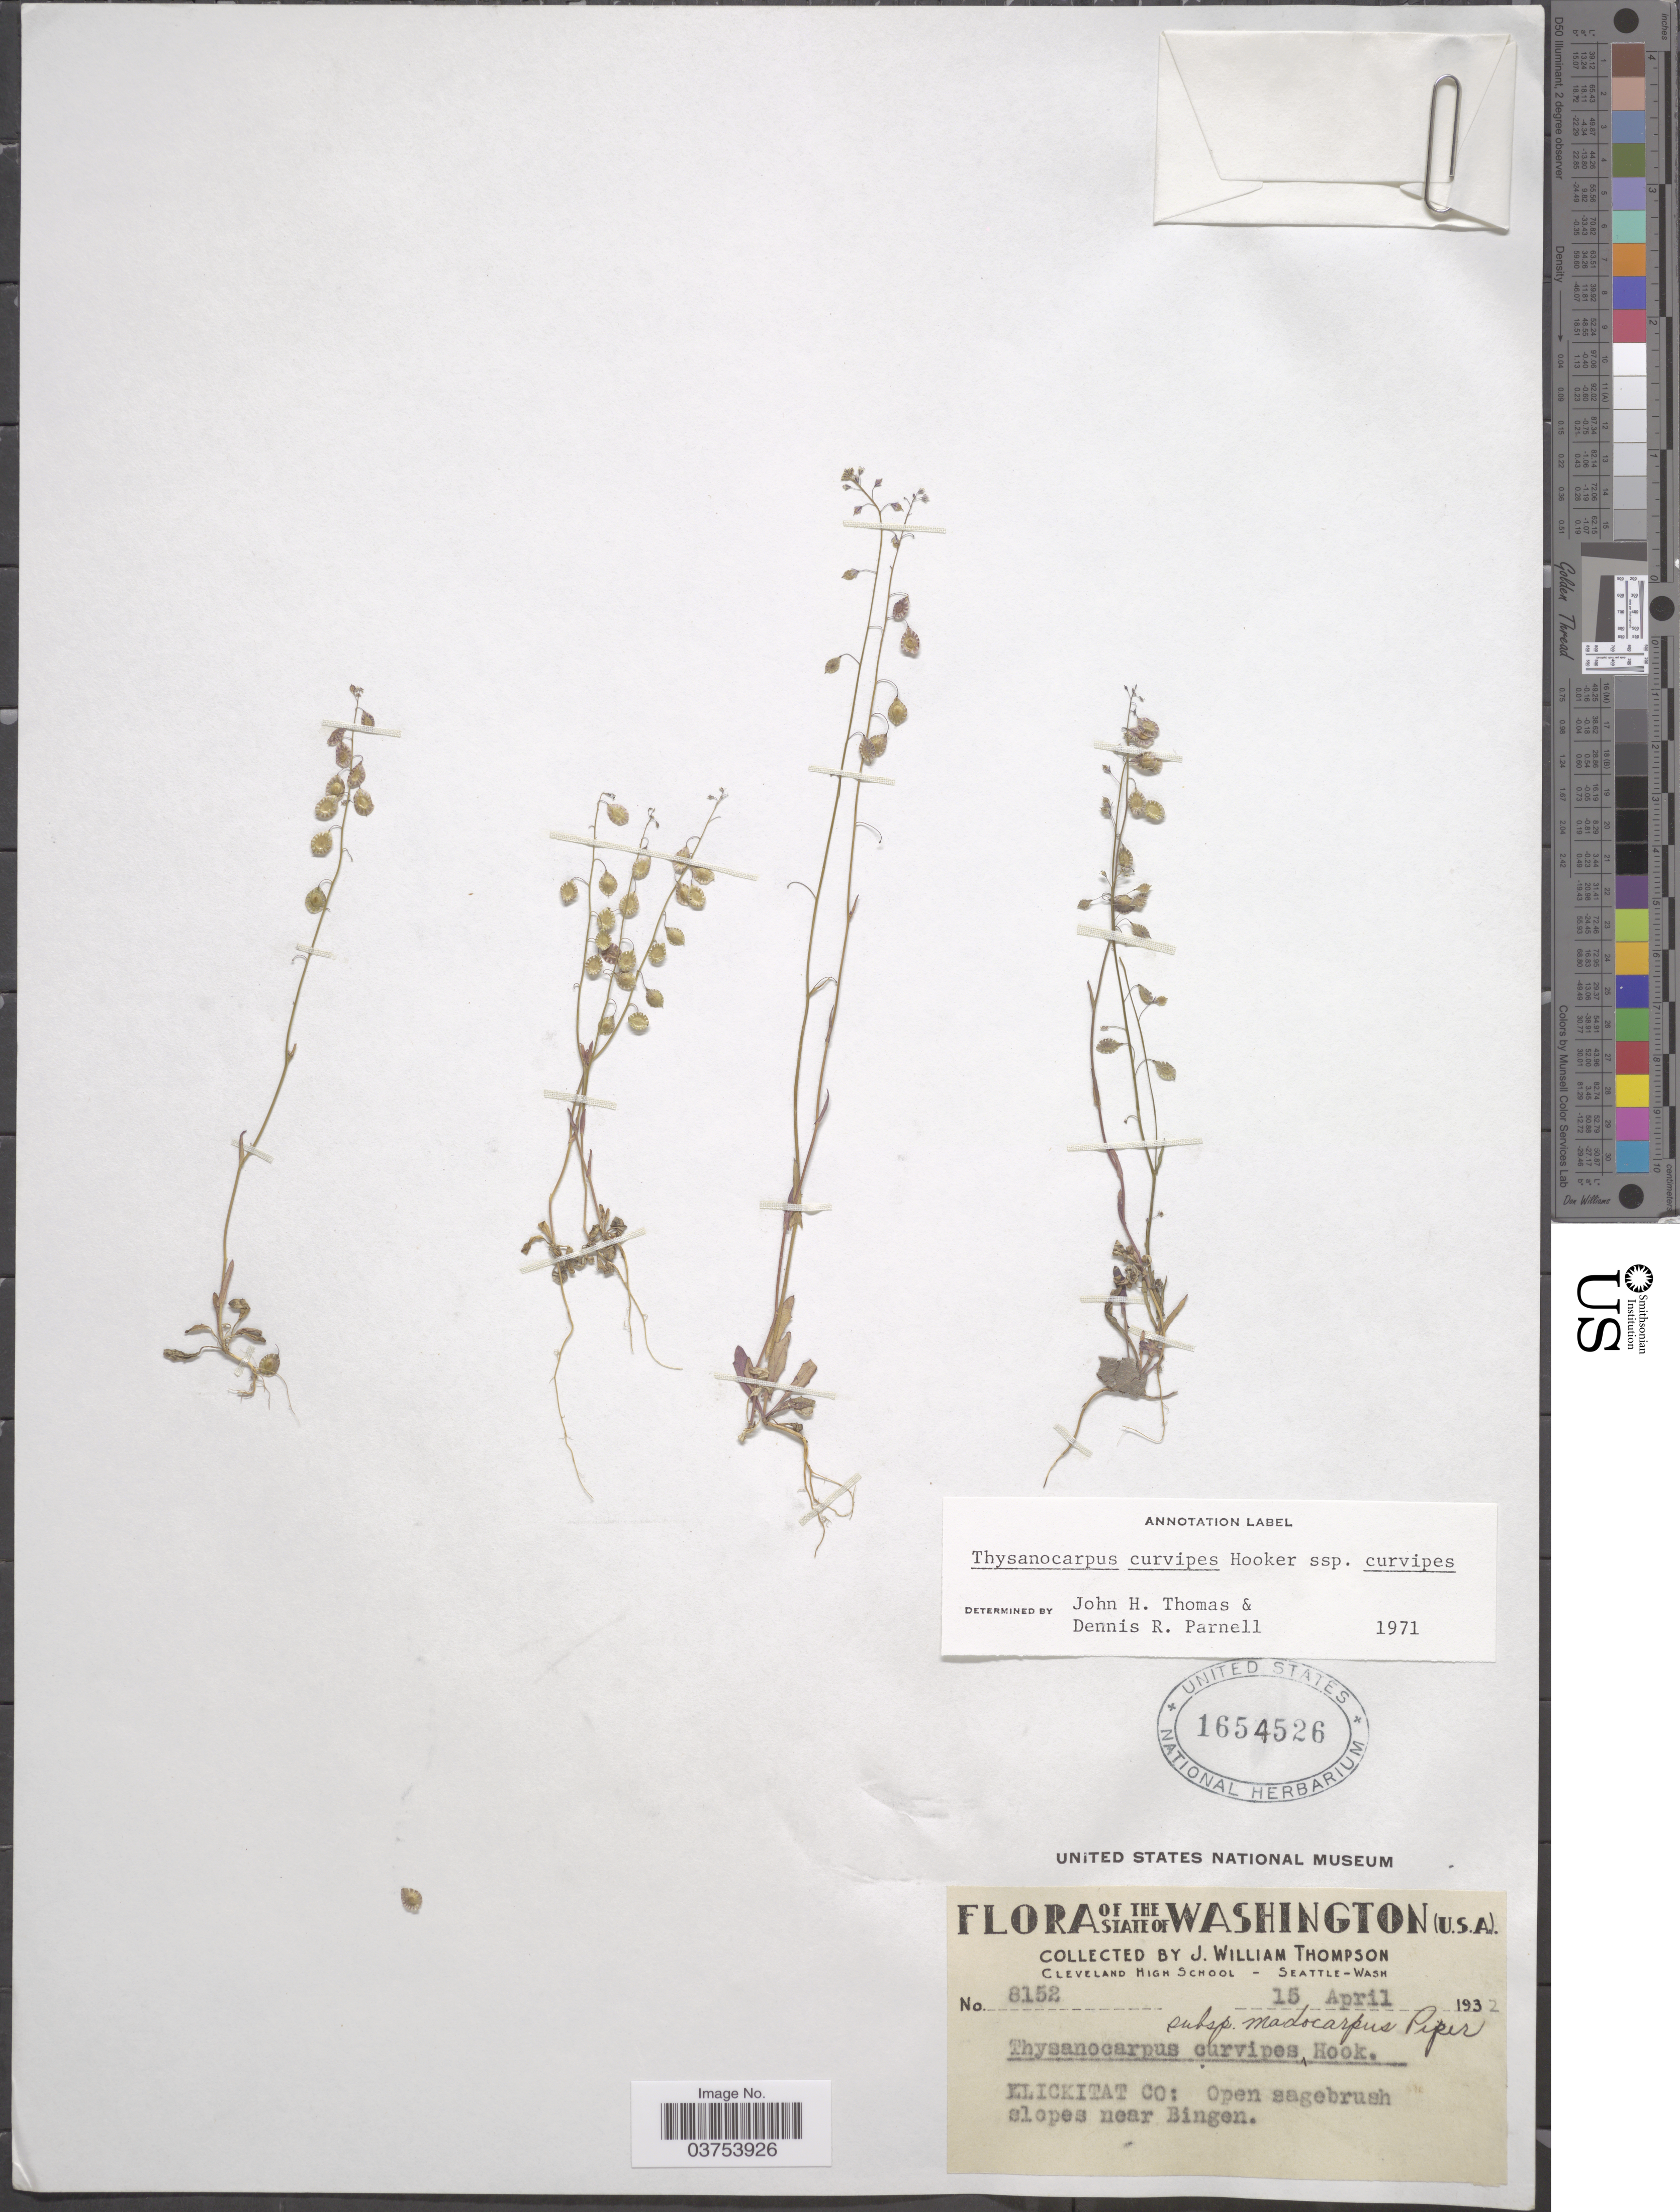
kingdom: Plantae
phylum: Tracheophyta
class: Magnoliopsida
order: Brassicales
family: Brassicaceae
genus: Thysanocarpus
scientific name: Thysanocarpus curvipes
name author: Hook.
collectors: J. W. Thompson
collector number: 8152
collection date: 1932-04-15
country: United States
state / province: Washington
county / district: Klickitat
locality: Klickitat Co: open sagebrush slopes near Bingen.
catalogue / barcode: US 1654526